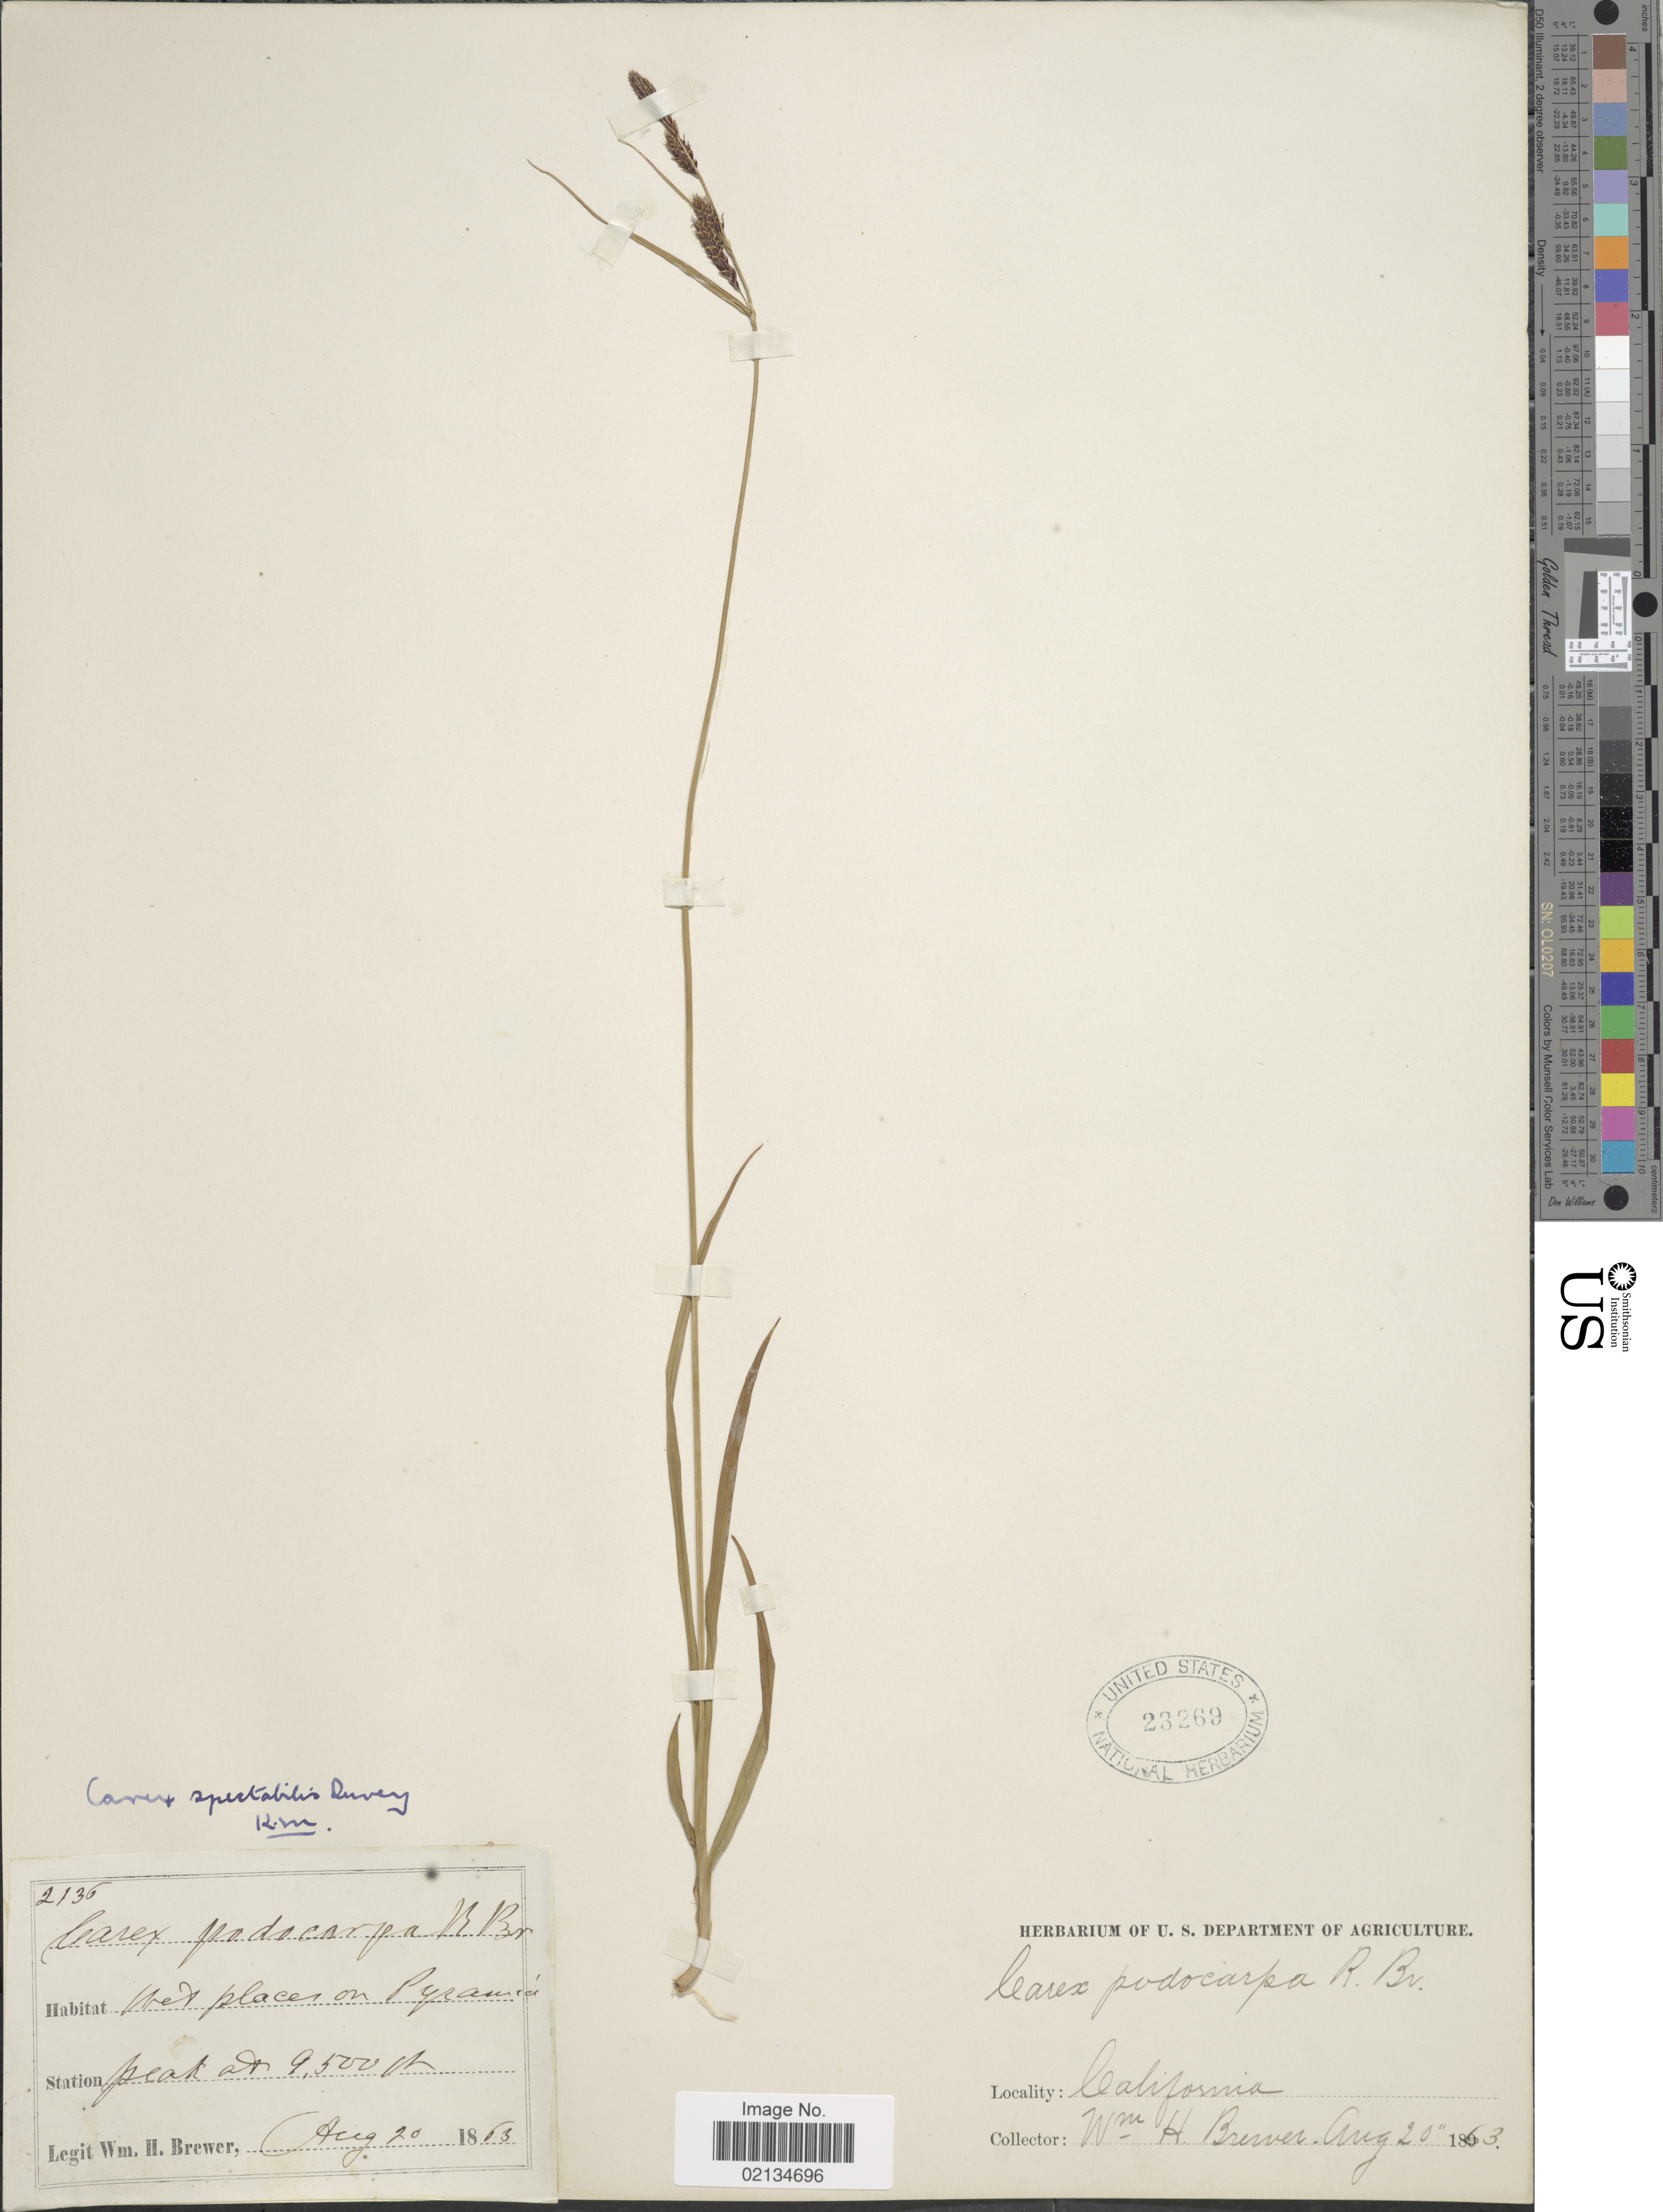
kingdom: Plantae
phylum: Tracheophyta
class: Liliopsida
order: Poales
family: Cyperaceae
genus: Carex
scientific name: Carex spectabilis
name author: Dewey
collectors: W. H. Brewer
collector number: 2135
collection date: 1863-08-20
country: United States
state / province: California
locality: Wet places on Pyramid Peak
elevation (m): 2896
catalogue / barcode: US 23269